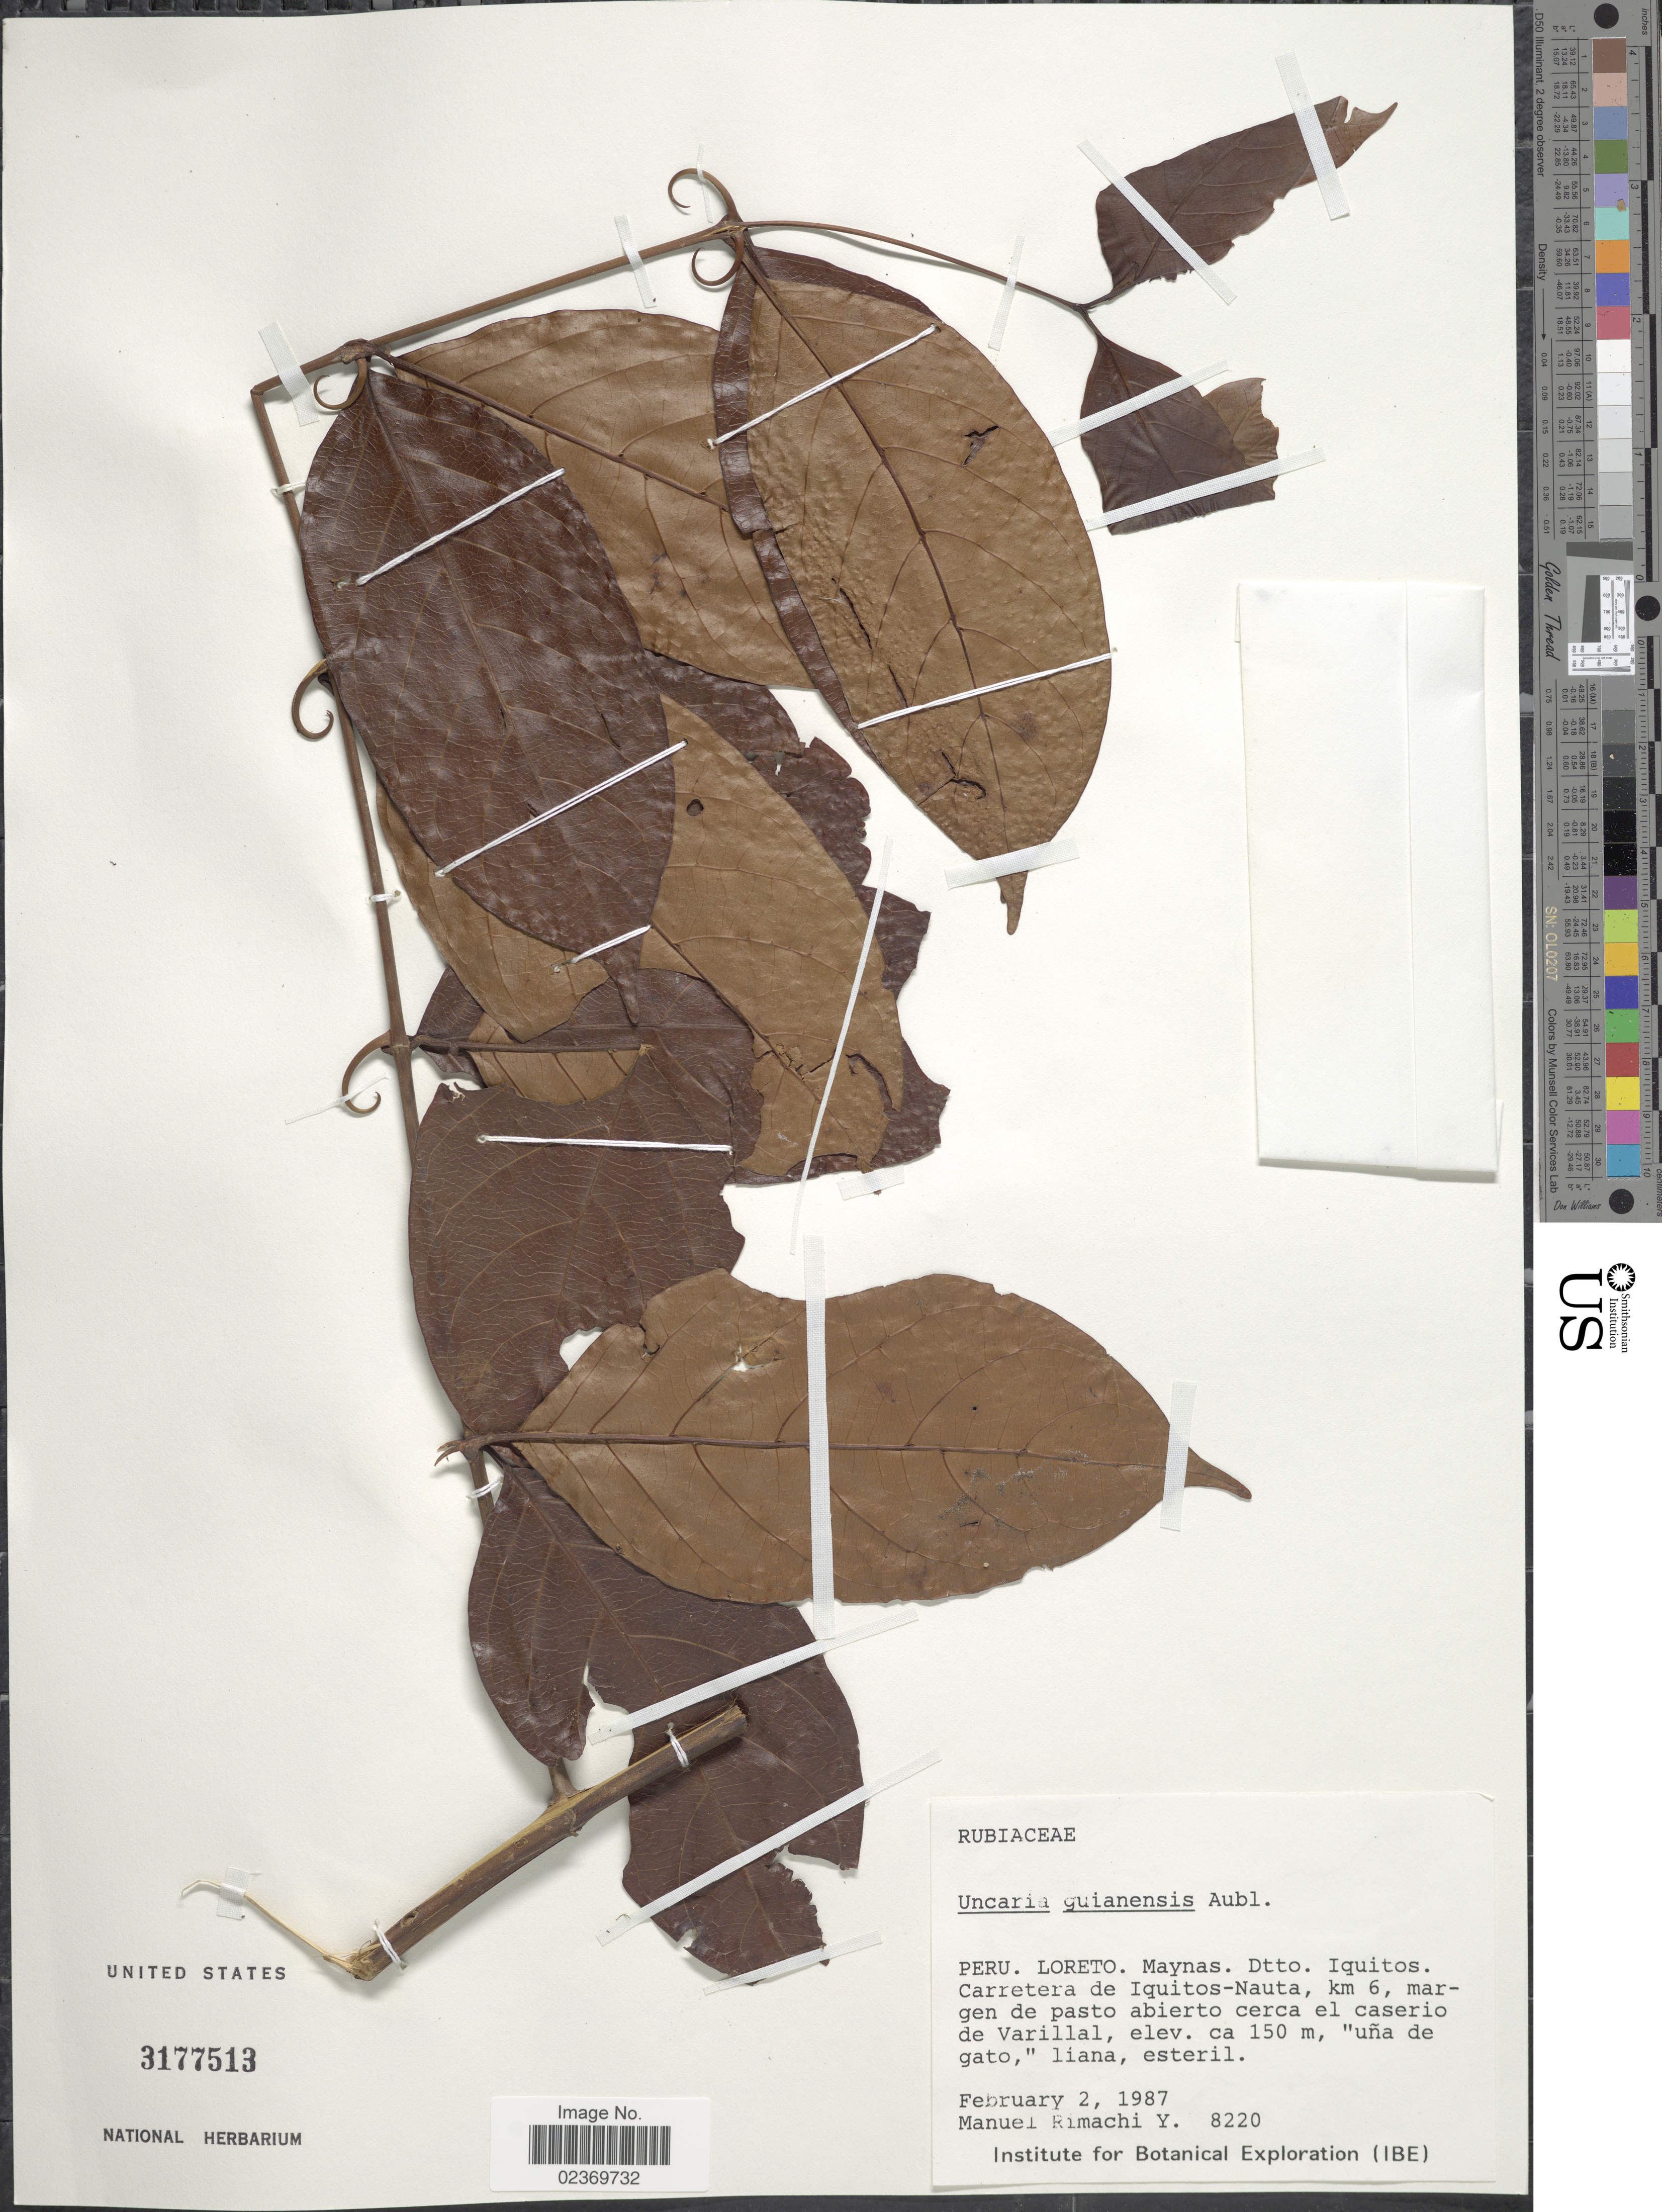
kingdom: Plantae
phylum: Tracheophyta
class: Magnoliopsida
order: Gentianales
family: Rubiaceae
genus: Uncaria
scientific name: Uncaria guianensis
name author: (Aubl.) J.F. Gmel.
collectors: M. Rimachi Y.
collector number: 8220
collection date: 1987-02-02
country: Peru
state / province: Loreto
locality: Maynas. Dtto. Iquitos. Carretera de Iquitos-Nauta, km 6, margen de pasto abierto cerca el caserio de Varillal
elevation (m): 150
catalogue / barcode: US 3177513